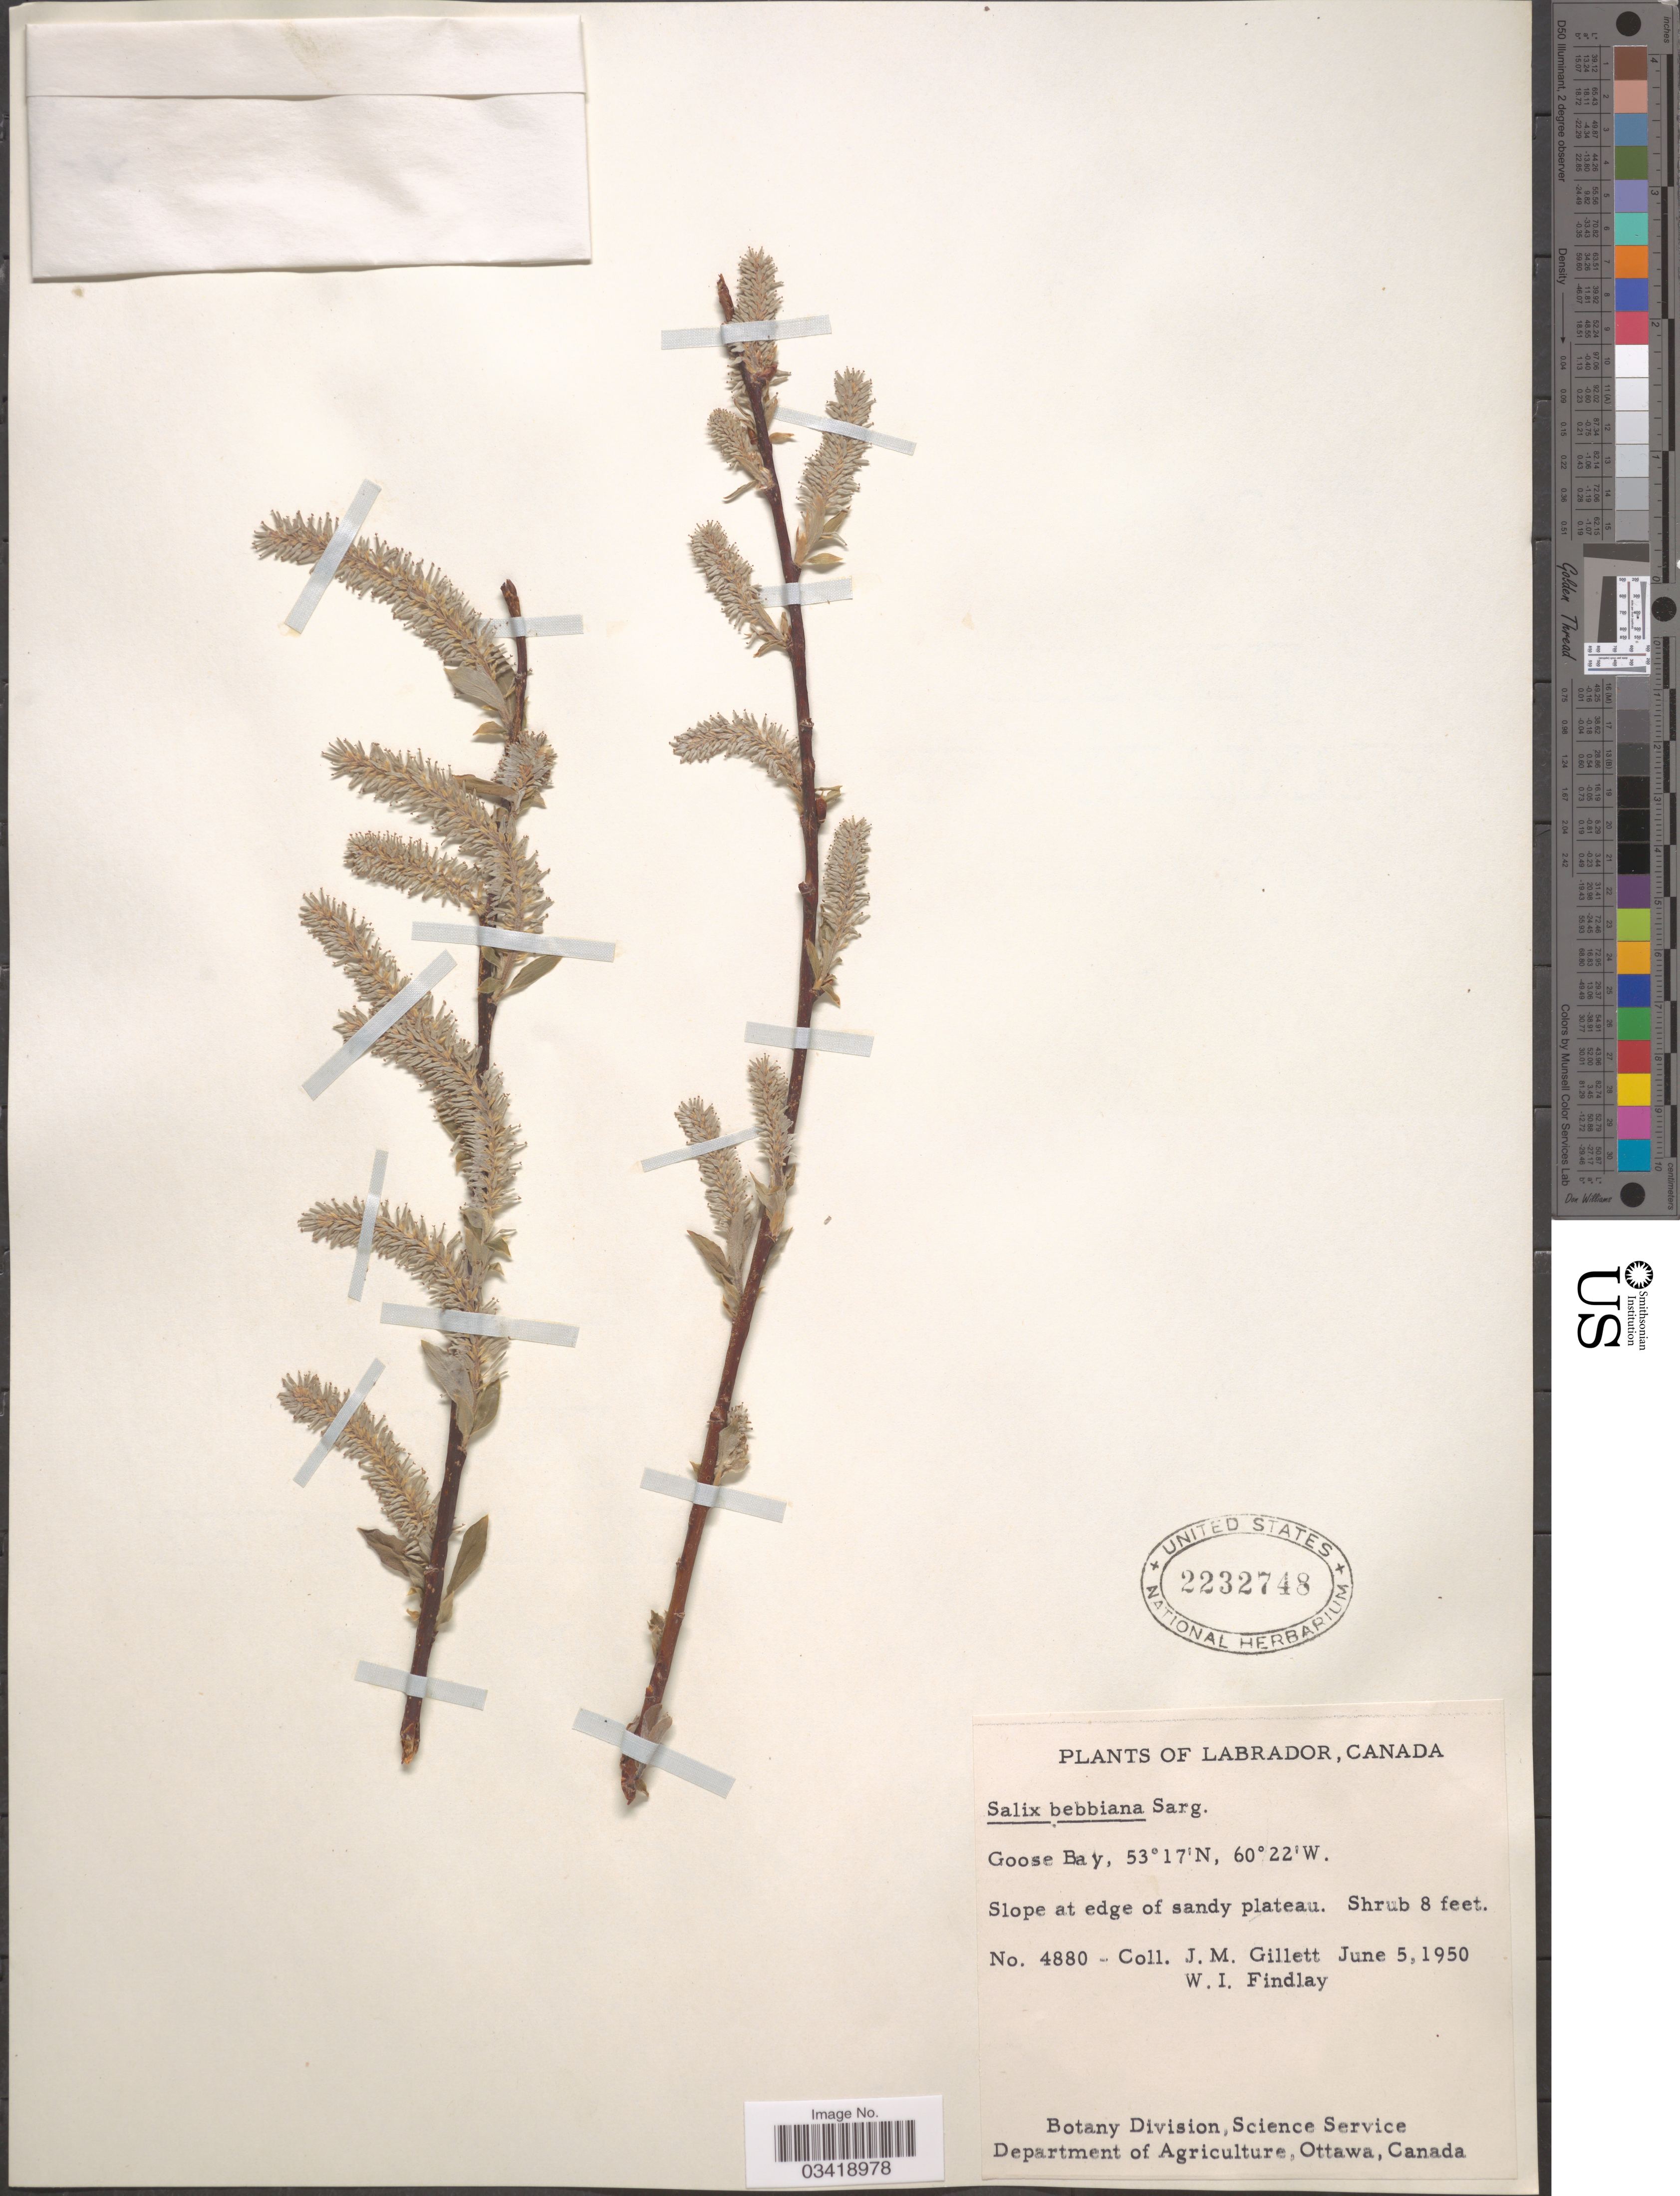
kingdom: Plantae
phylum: Tracheophyta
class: Magnoliopsida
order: Malpighiales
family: Salicaceae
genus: Salix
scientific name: Salix bebbiana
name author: Sarg.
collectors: J. M. Gillett & W. Findlay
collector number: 4880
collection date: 1950-06-05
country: Canada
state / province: Newfoundland and Labrador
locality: Labrador. Goose Bay.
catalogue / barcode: US 2232748